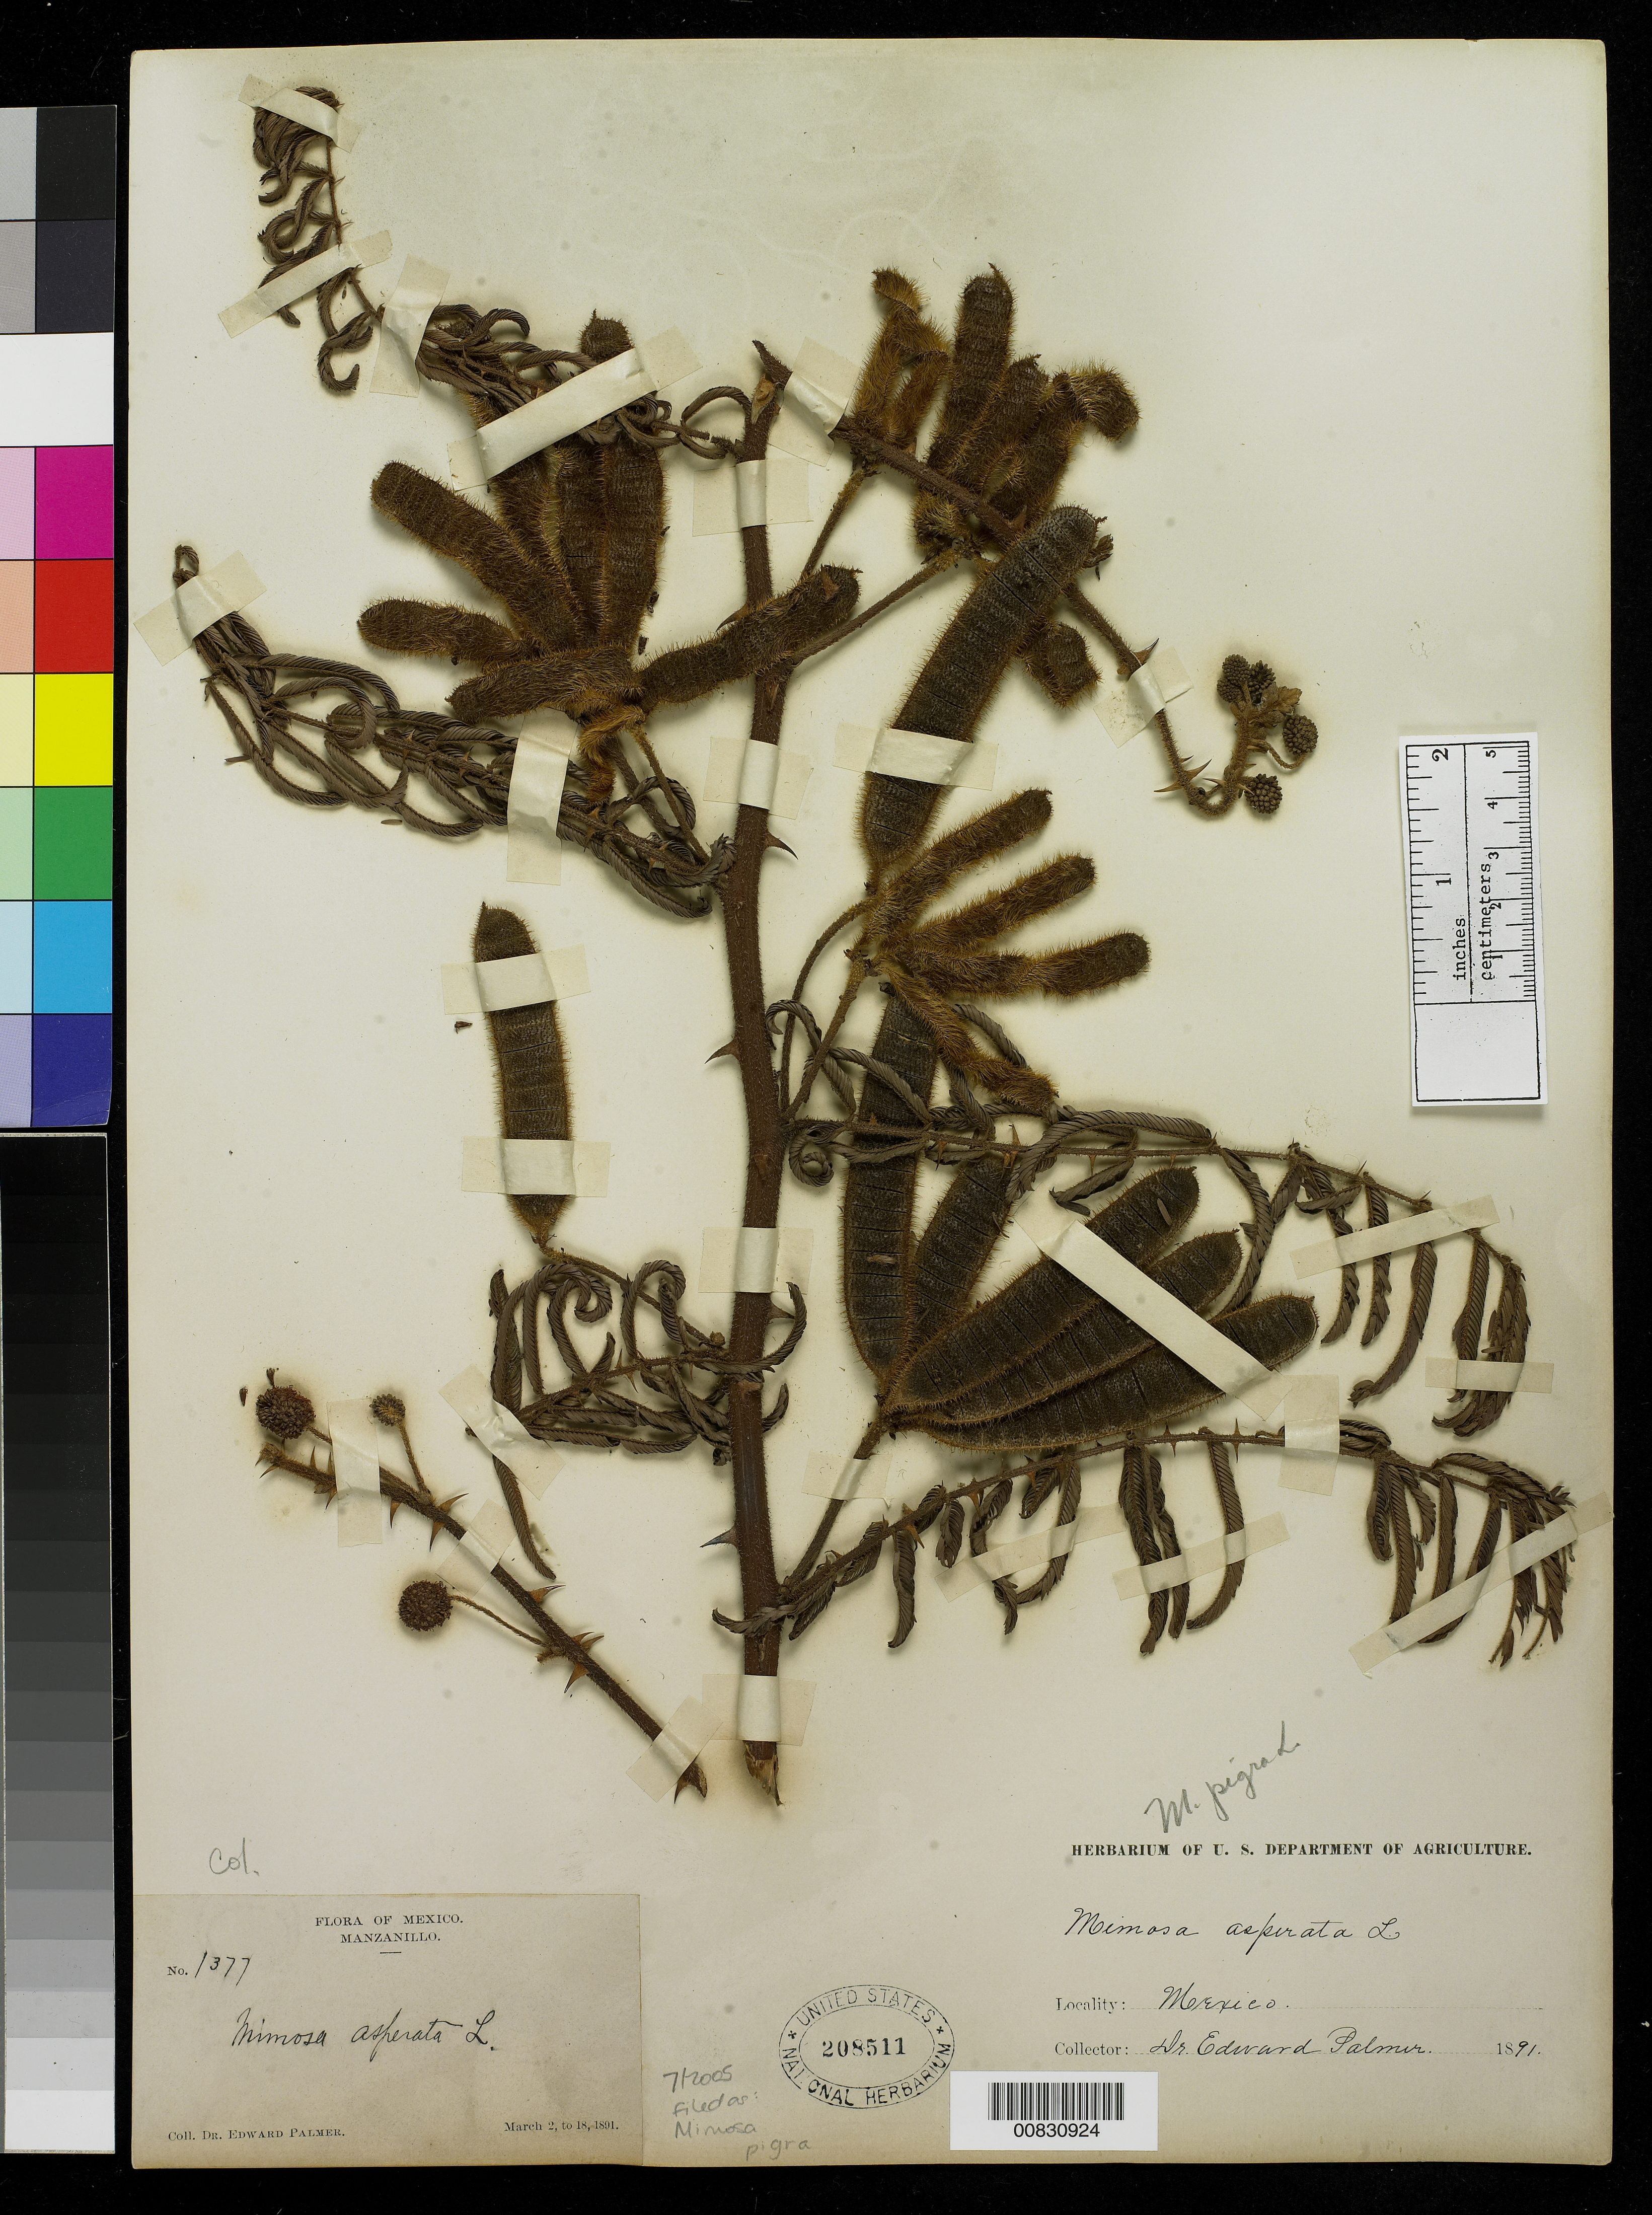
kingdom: Plantae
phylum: Tracheophyta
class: Magnoliopsida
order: Fabales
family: Fabaceae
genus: Mimosa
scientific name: Mimosa pigra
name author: L.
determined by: Strong, Mark T., (BOT), Smithsonian Institution - National Museum of Natural History (UNITED STATES)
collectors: E. Palmer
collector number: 1377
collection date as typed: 02 Mar 1891 to 18 Mar 1891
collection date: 1891-03-02/1891-03-18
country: Mexico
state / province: Colima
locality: Manzanillo, Colima.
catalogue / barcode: US 208511